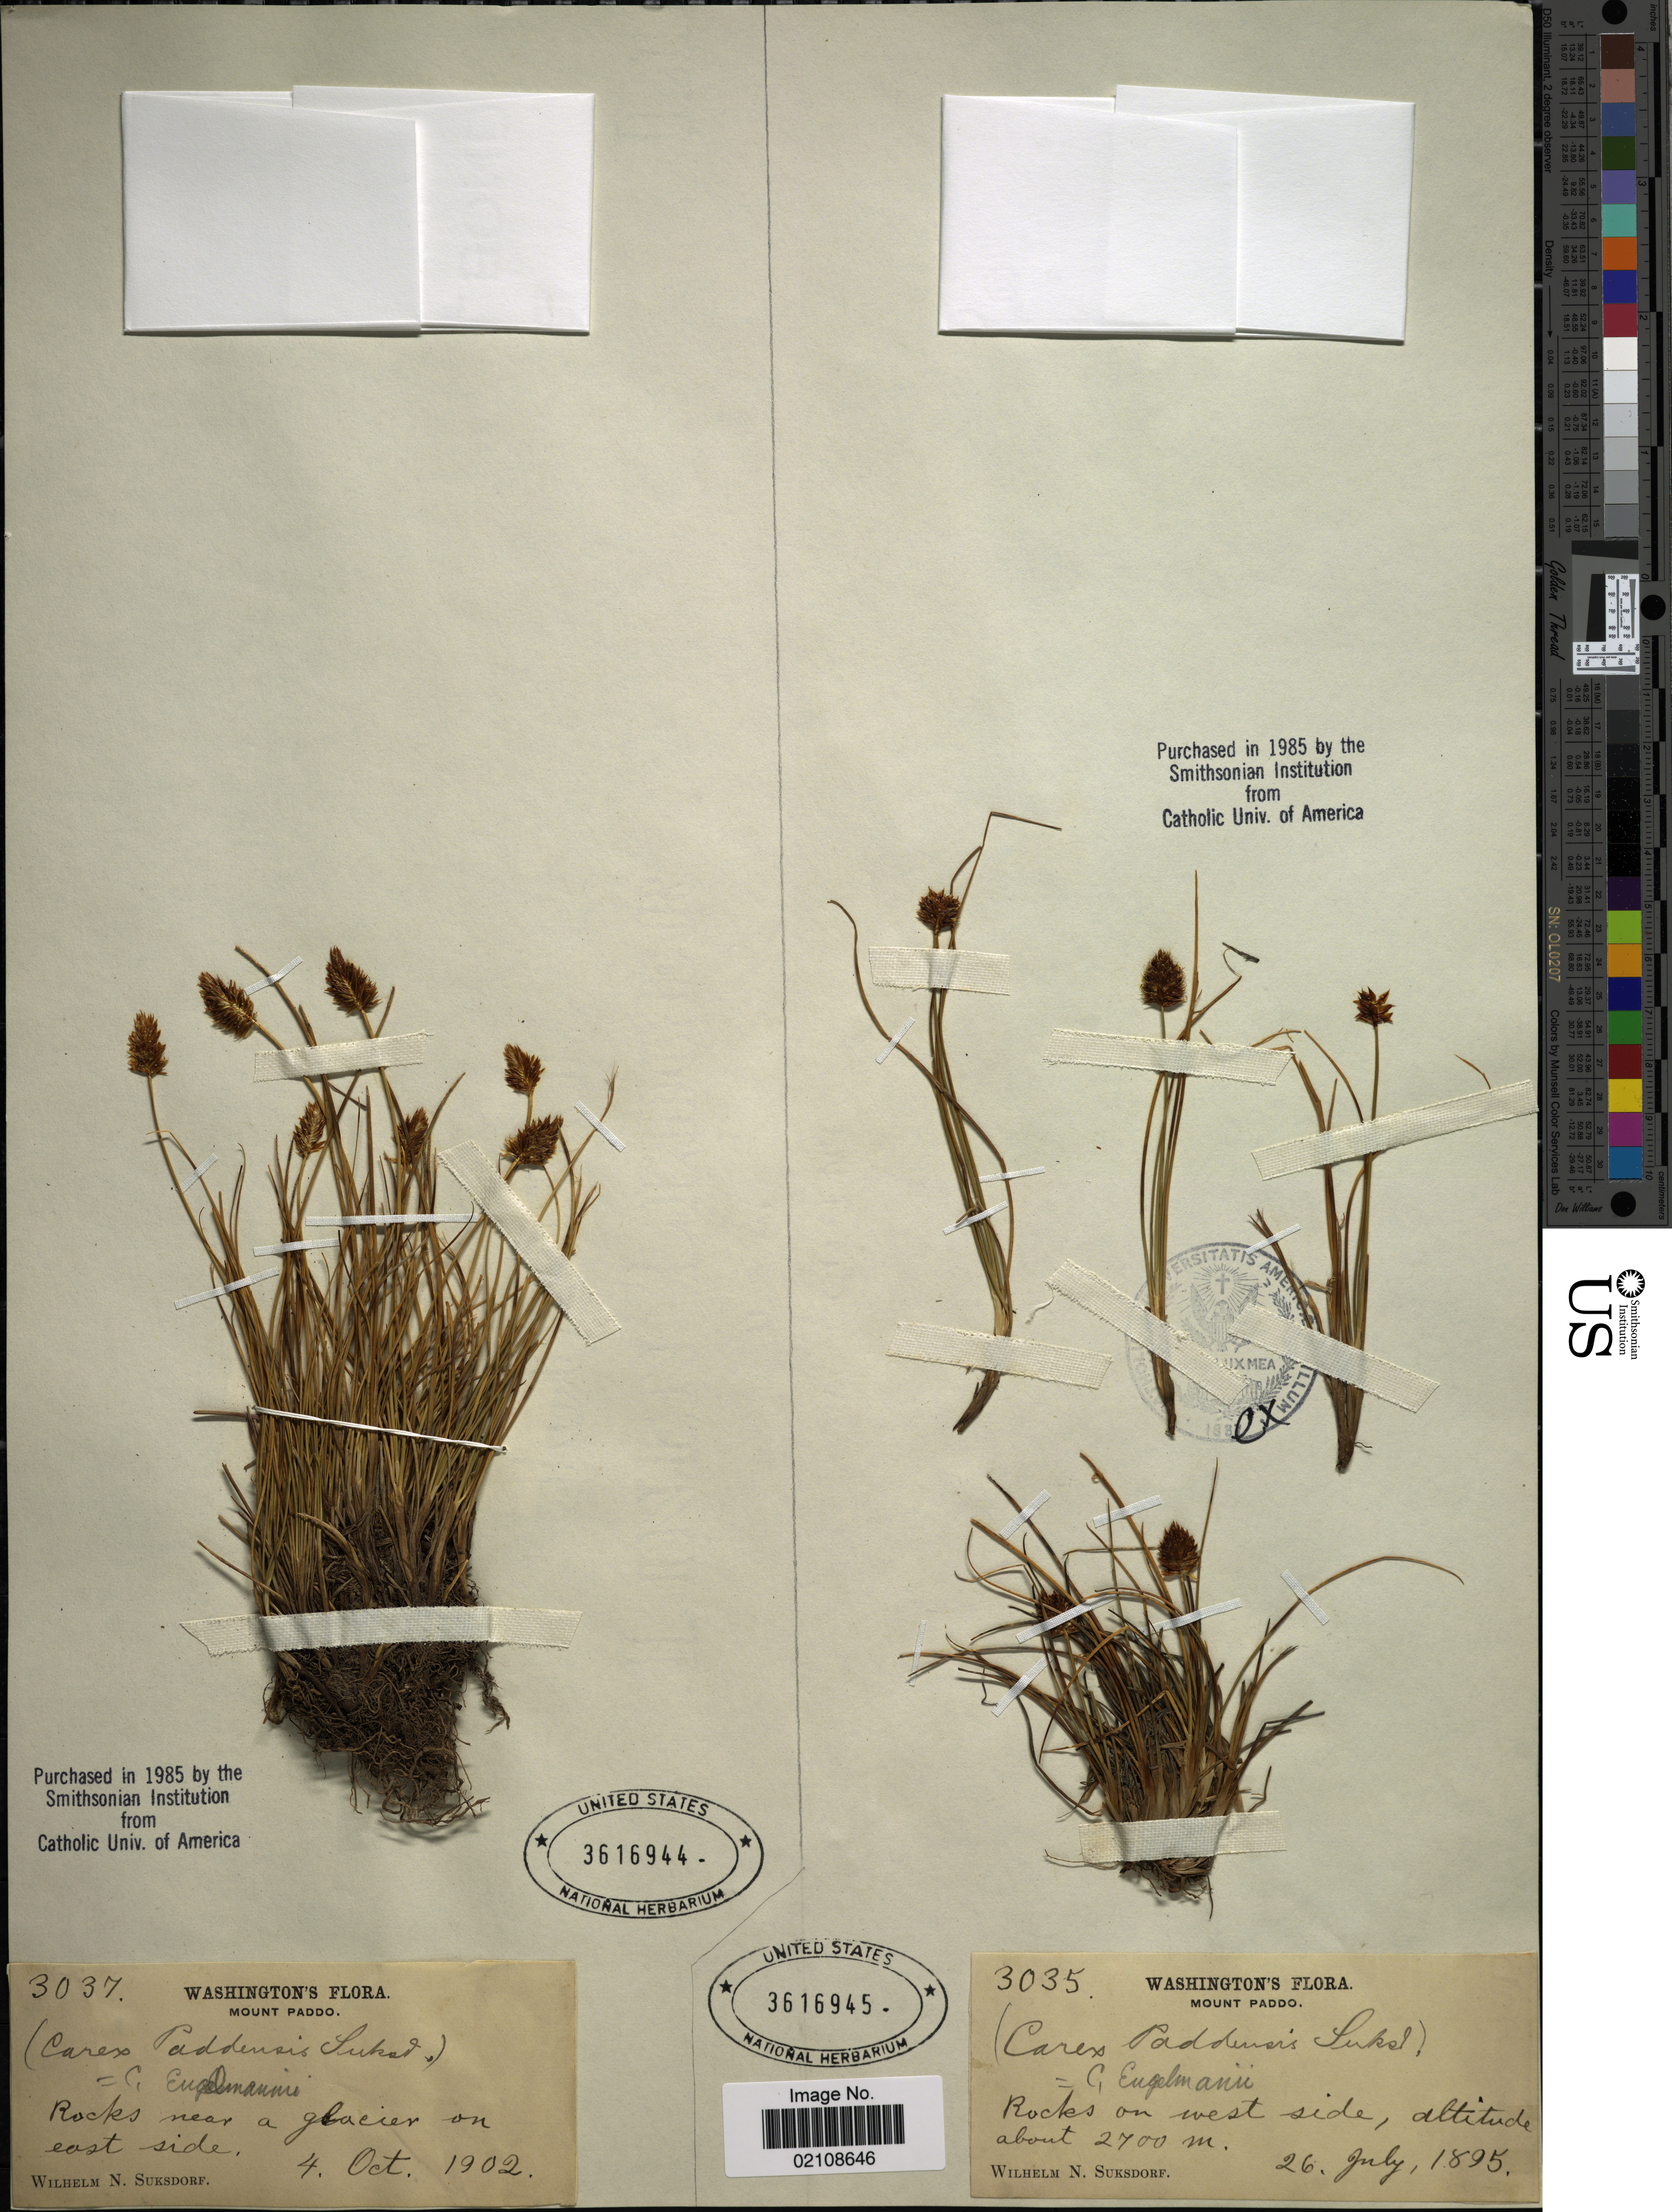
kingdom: Plantae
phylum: Tracheophyta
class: Liliopsida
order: Poales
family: Cyperaceae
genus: Carex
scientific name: Carex engelmannii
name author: L.H. Bailey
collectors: W. N. Suksdorf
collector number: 3035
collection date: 1895-07-26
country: United States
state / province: Washington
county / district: Skamania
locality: Mount Paddo, rocks on west side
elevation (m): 2700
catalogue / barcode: US 3616945-2